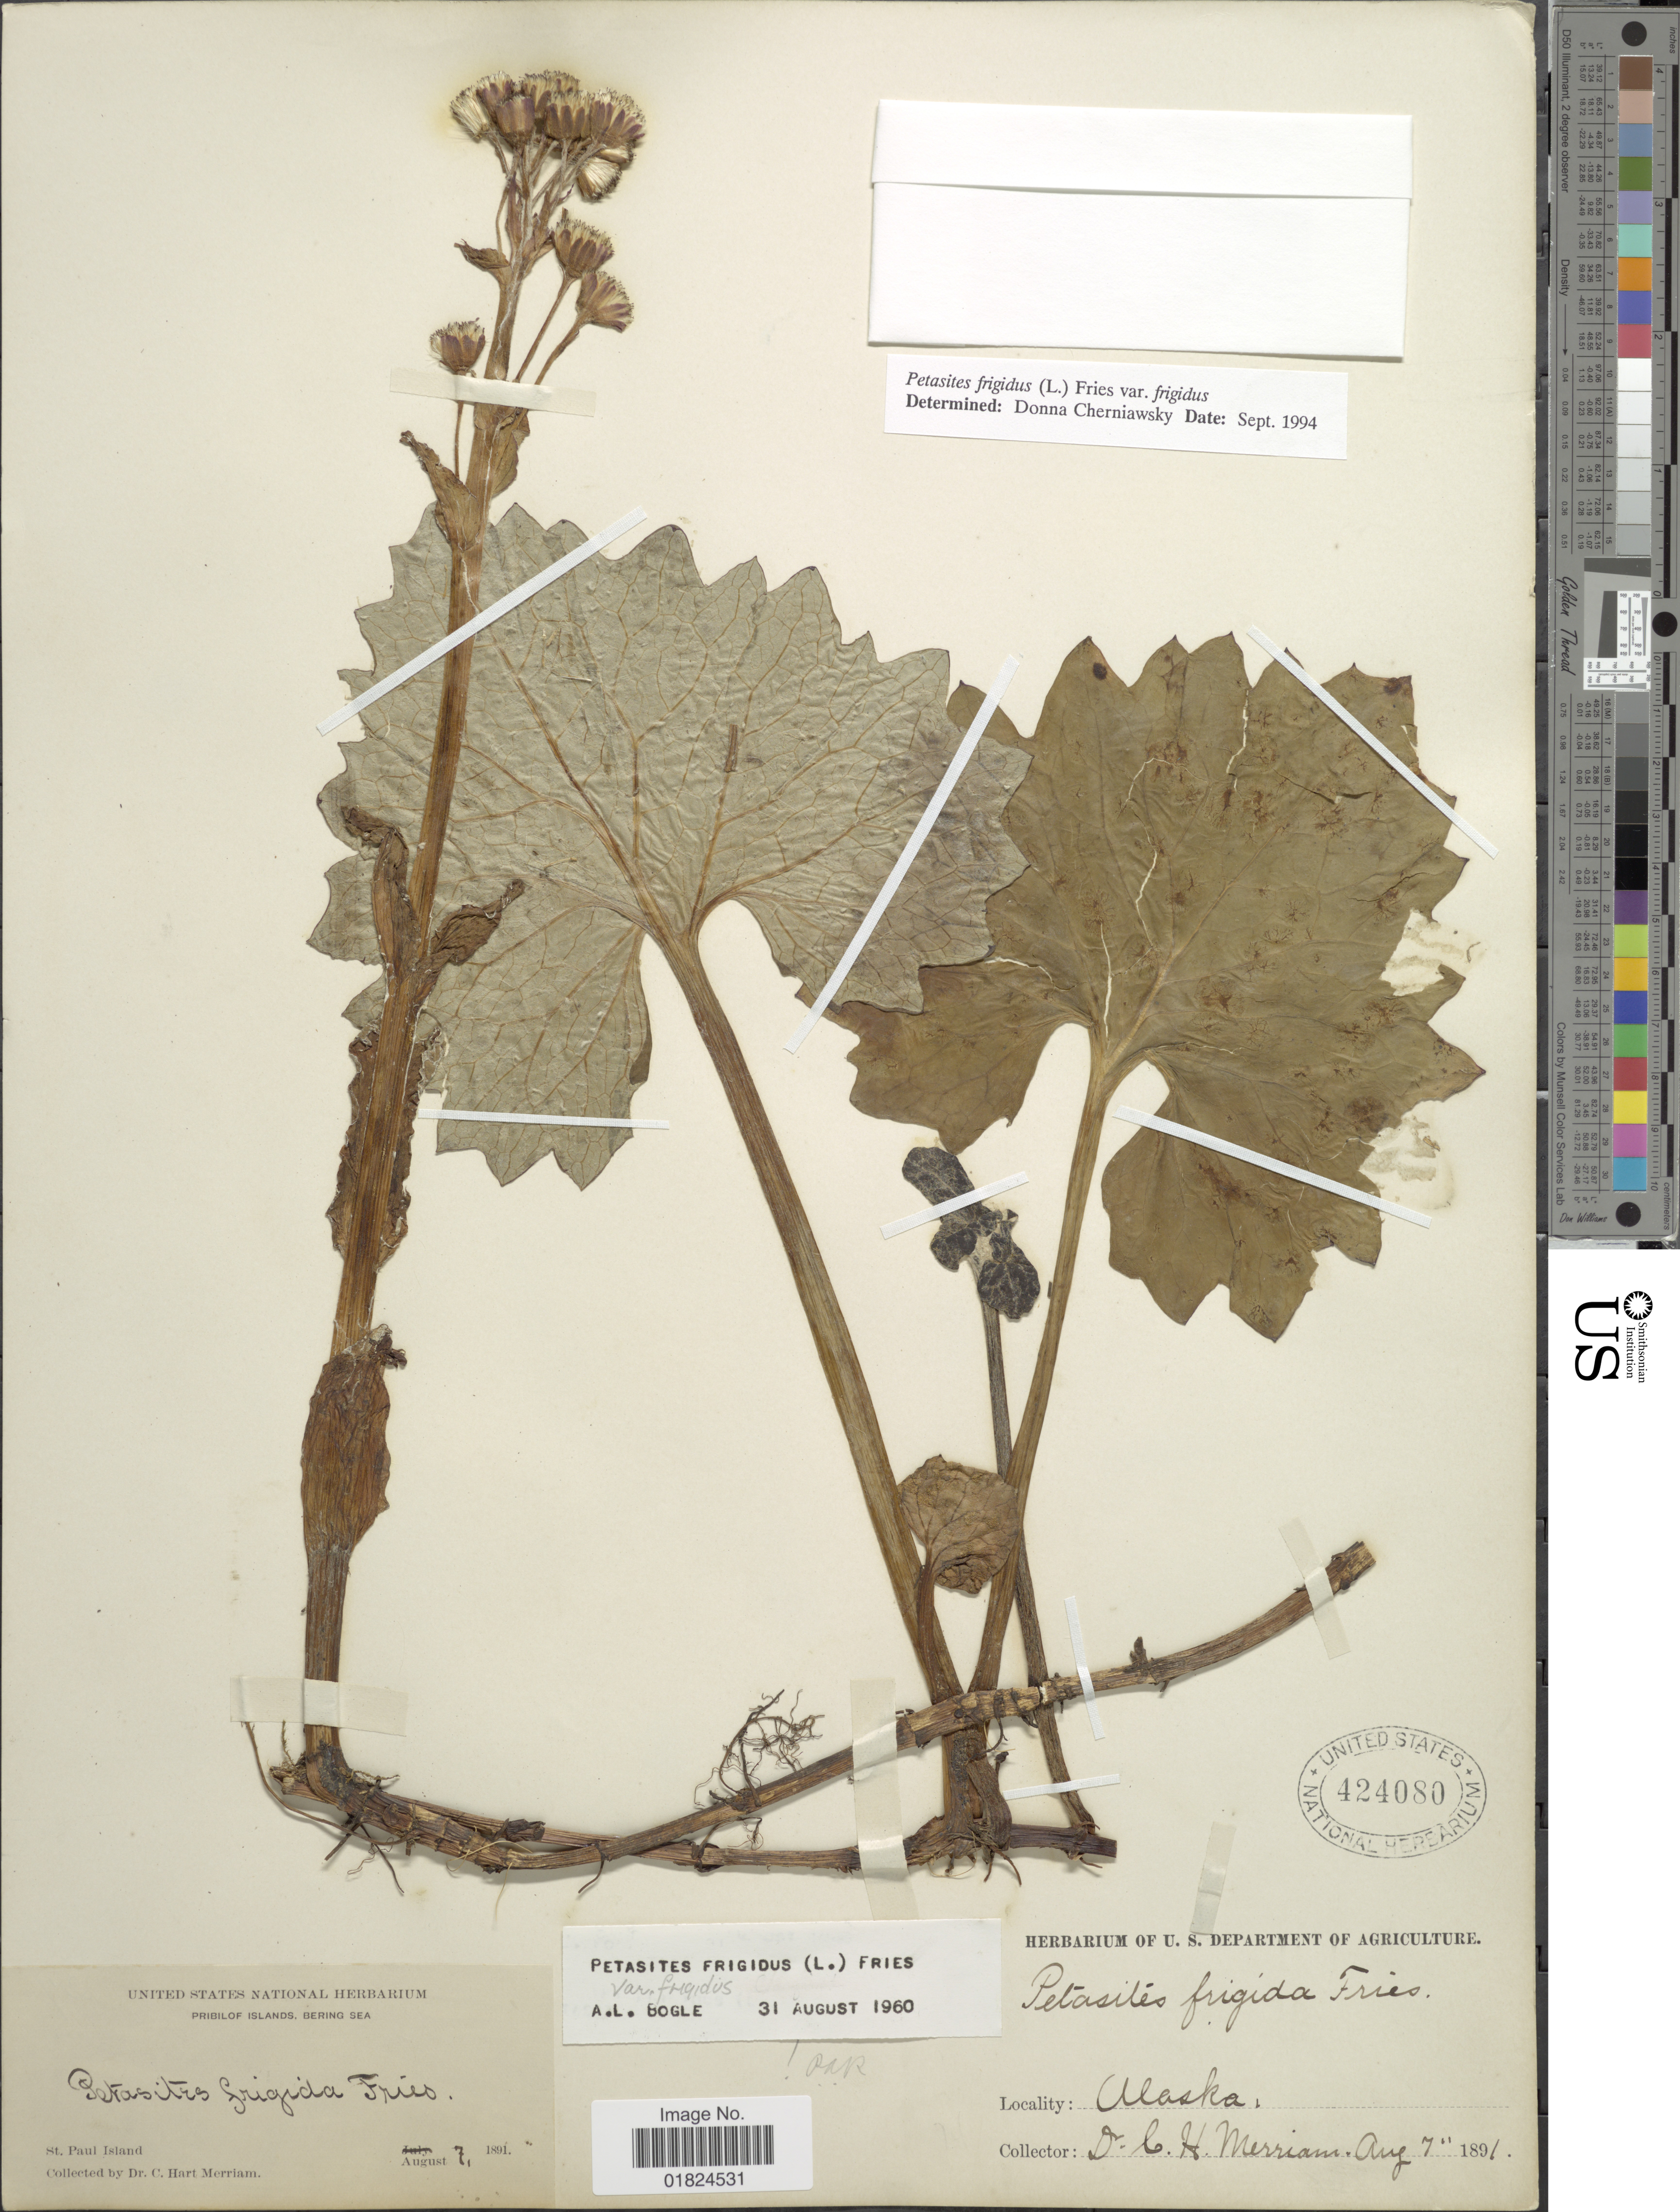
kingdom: Plantae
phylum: Tracheophyta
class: Magnoliopsida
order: Asterales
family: Asteraceae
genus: Petasites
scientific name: Petasites frigidus var. frigidus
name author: (L.) Fr.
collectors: C. Merriam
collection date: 1891-08-07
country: United States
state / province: Alaska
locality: St. Paul Island.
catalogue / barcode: US 424080